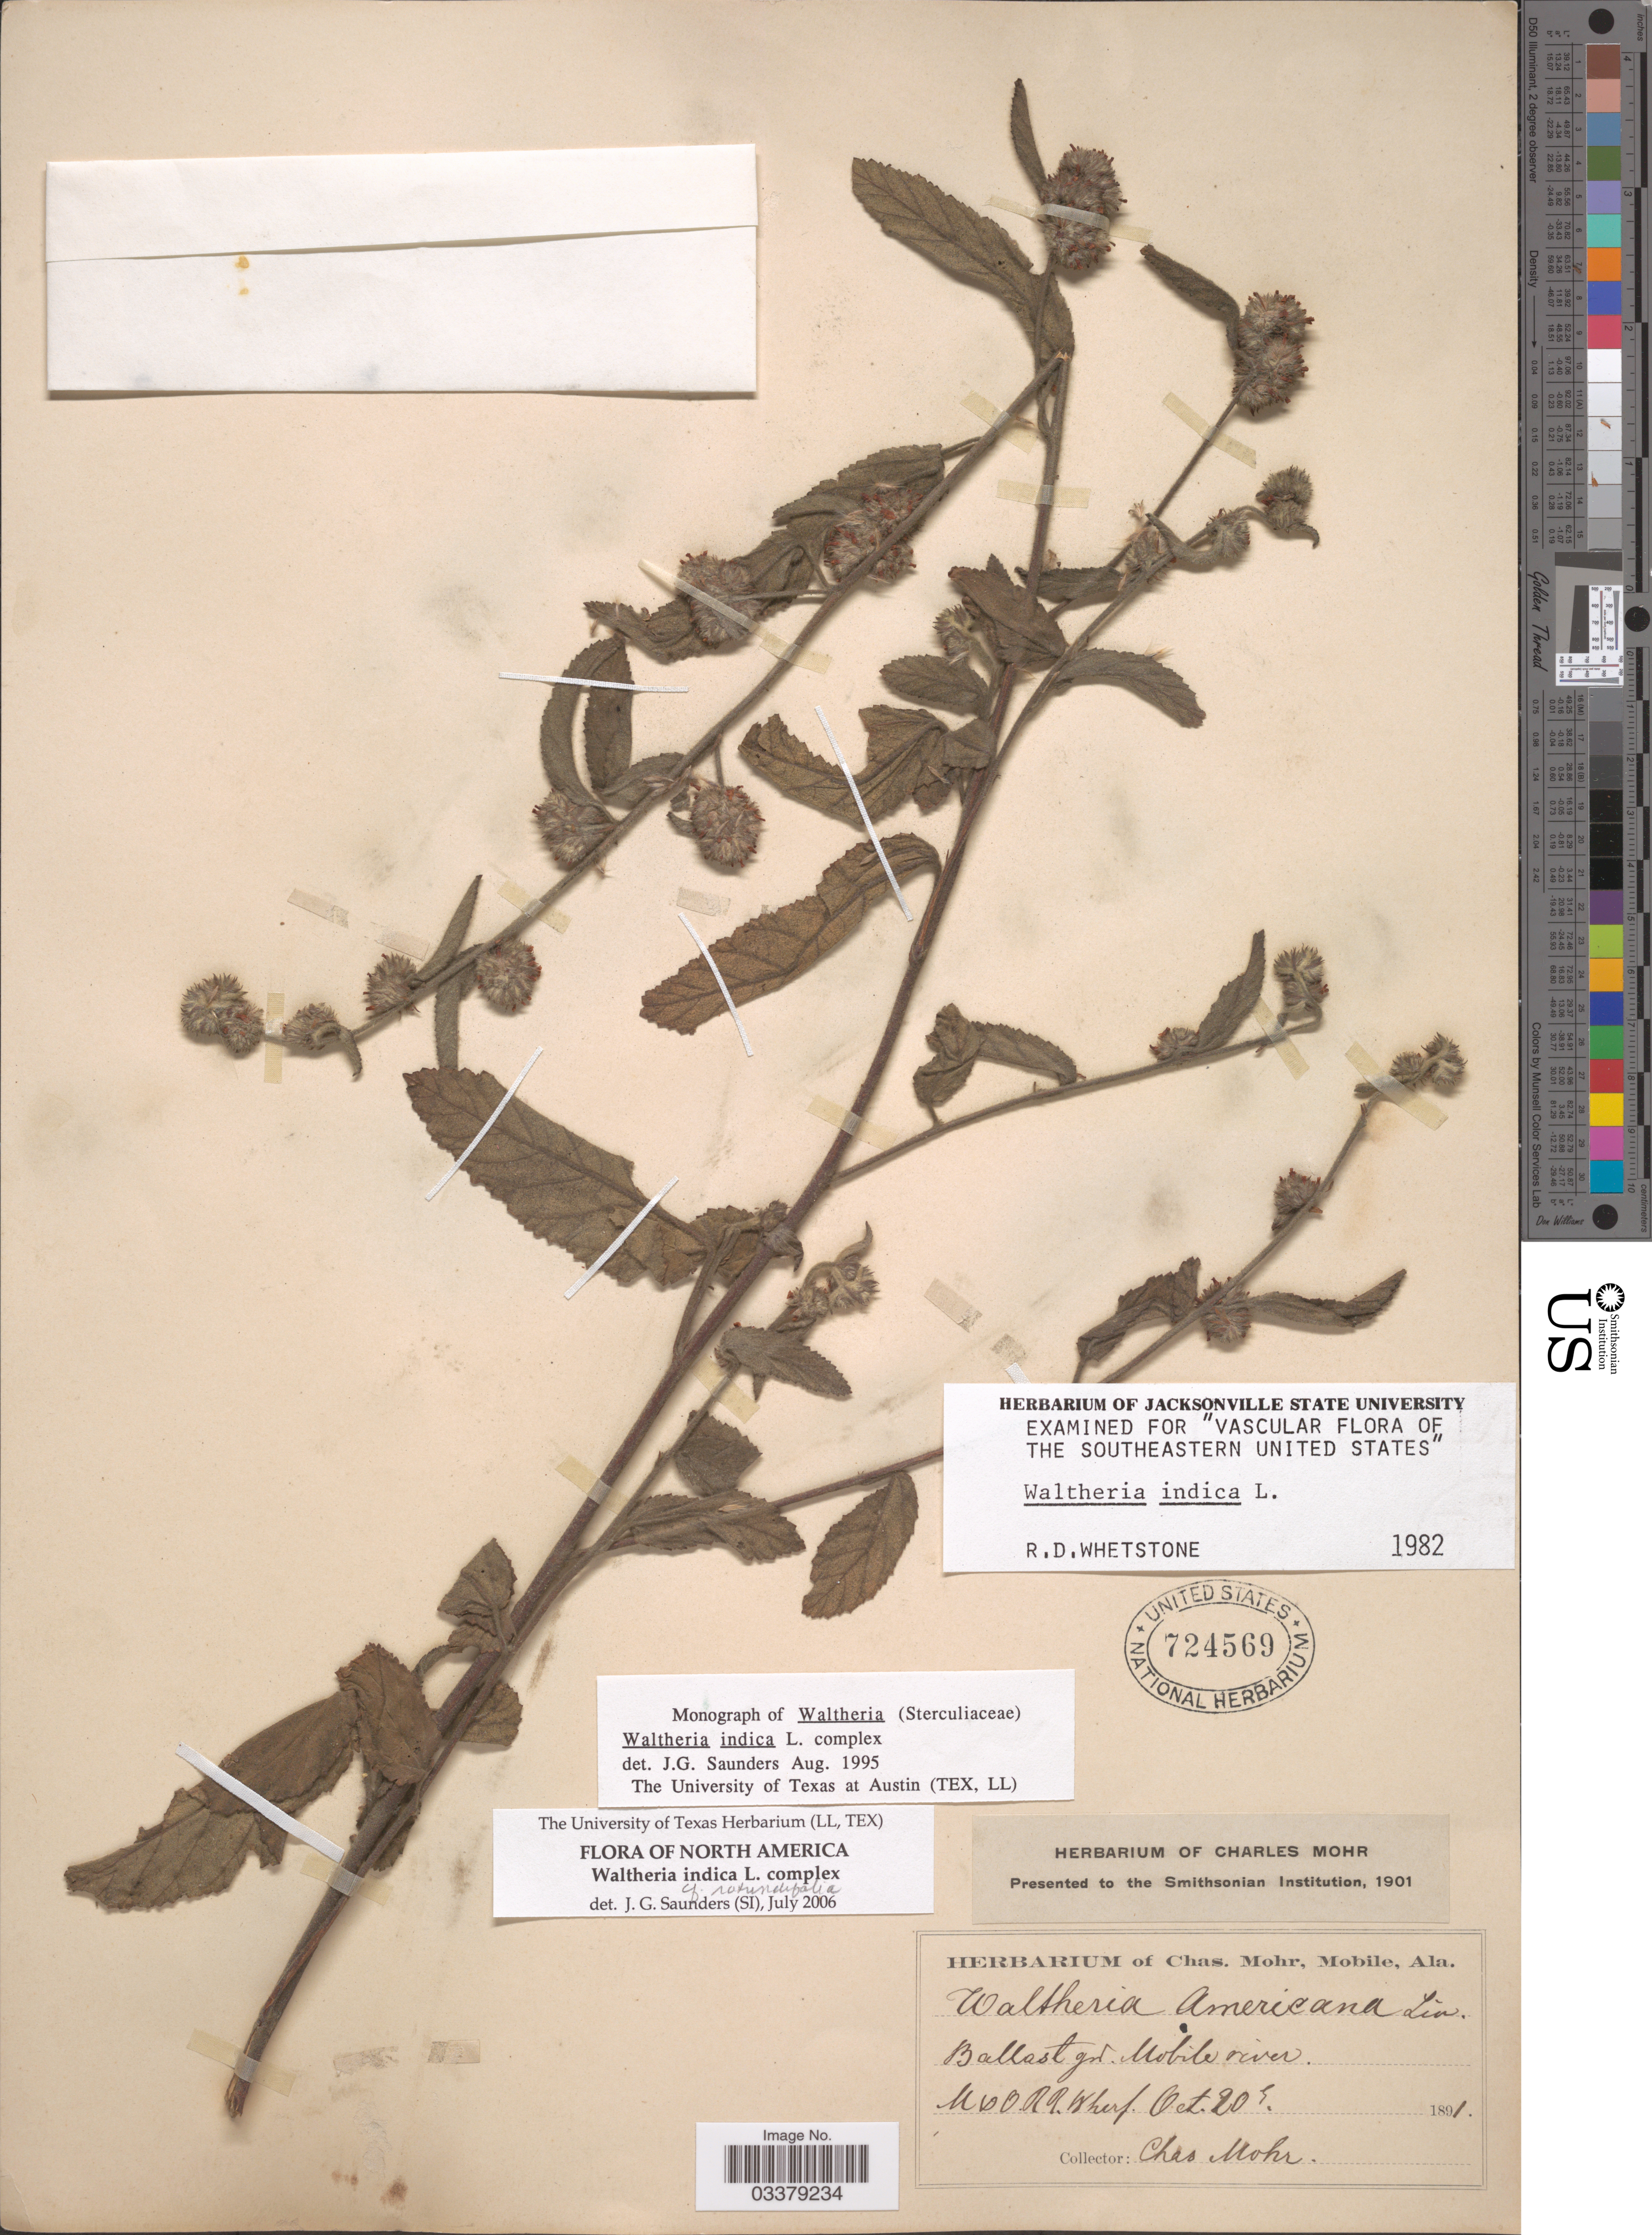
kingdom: Plantae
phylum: Tracheophyta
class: Magnoliopsida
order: Malvales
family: Malvaceae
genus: Waltheria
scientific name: Waltheria indica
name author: L.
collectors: Mohr, C. T. (herbarium)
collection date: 1891-10-20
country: United States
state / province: Alabama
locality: Ballast gr. Mobile river.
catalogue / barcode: US 724569